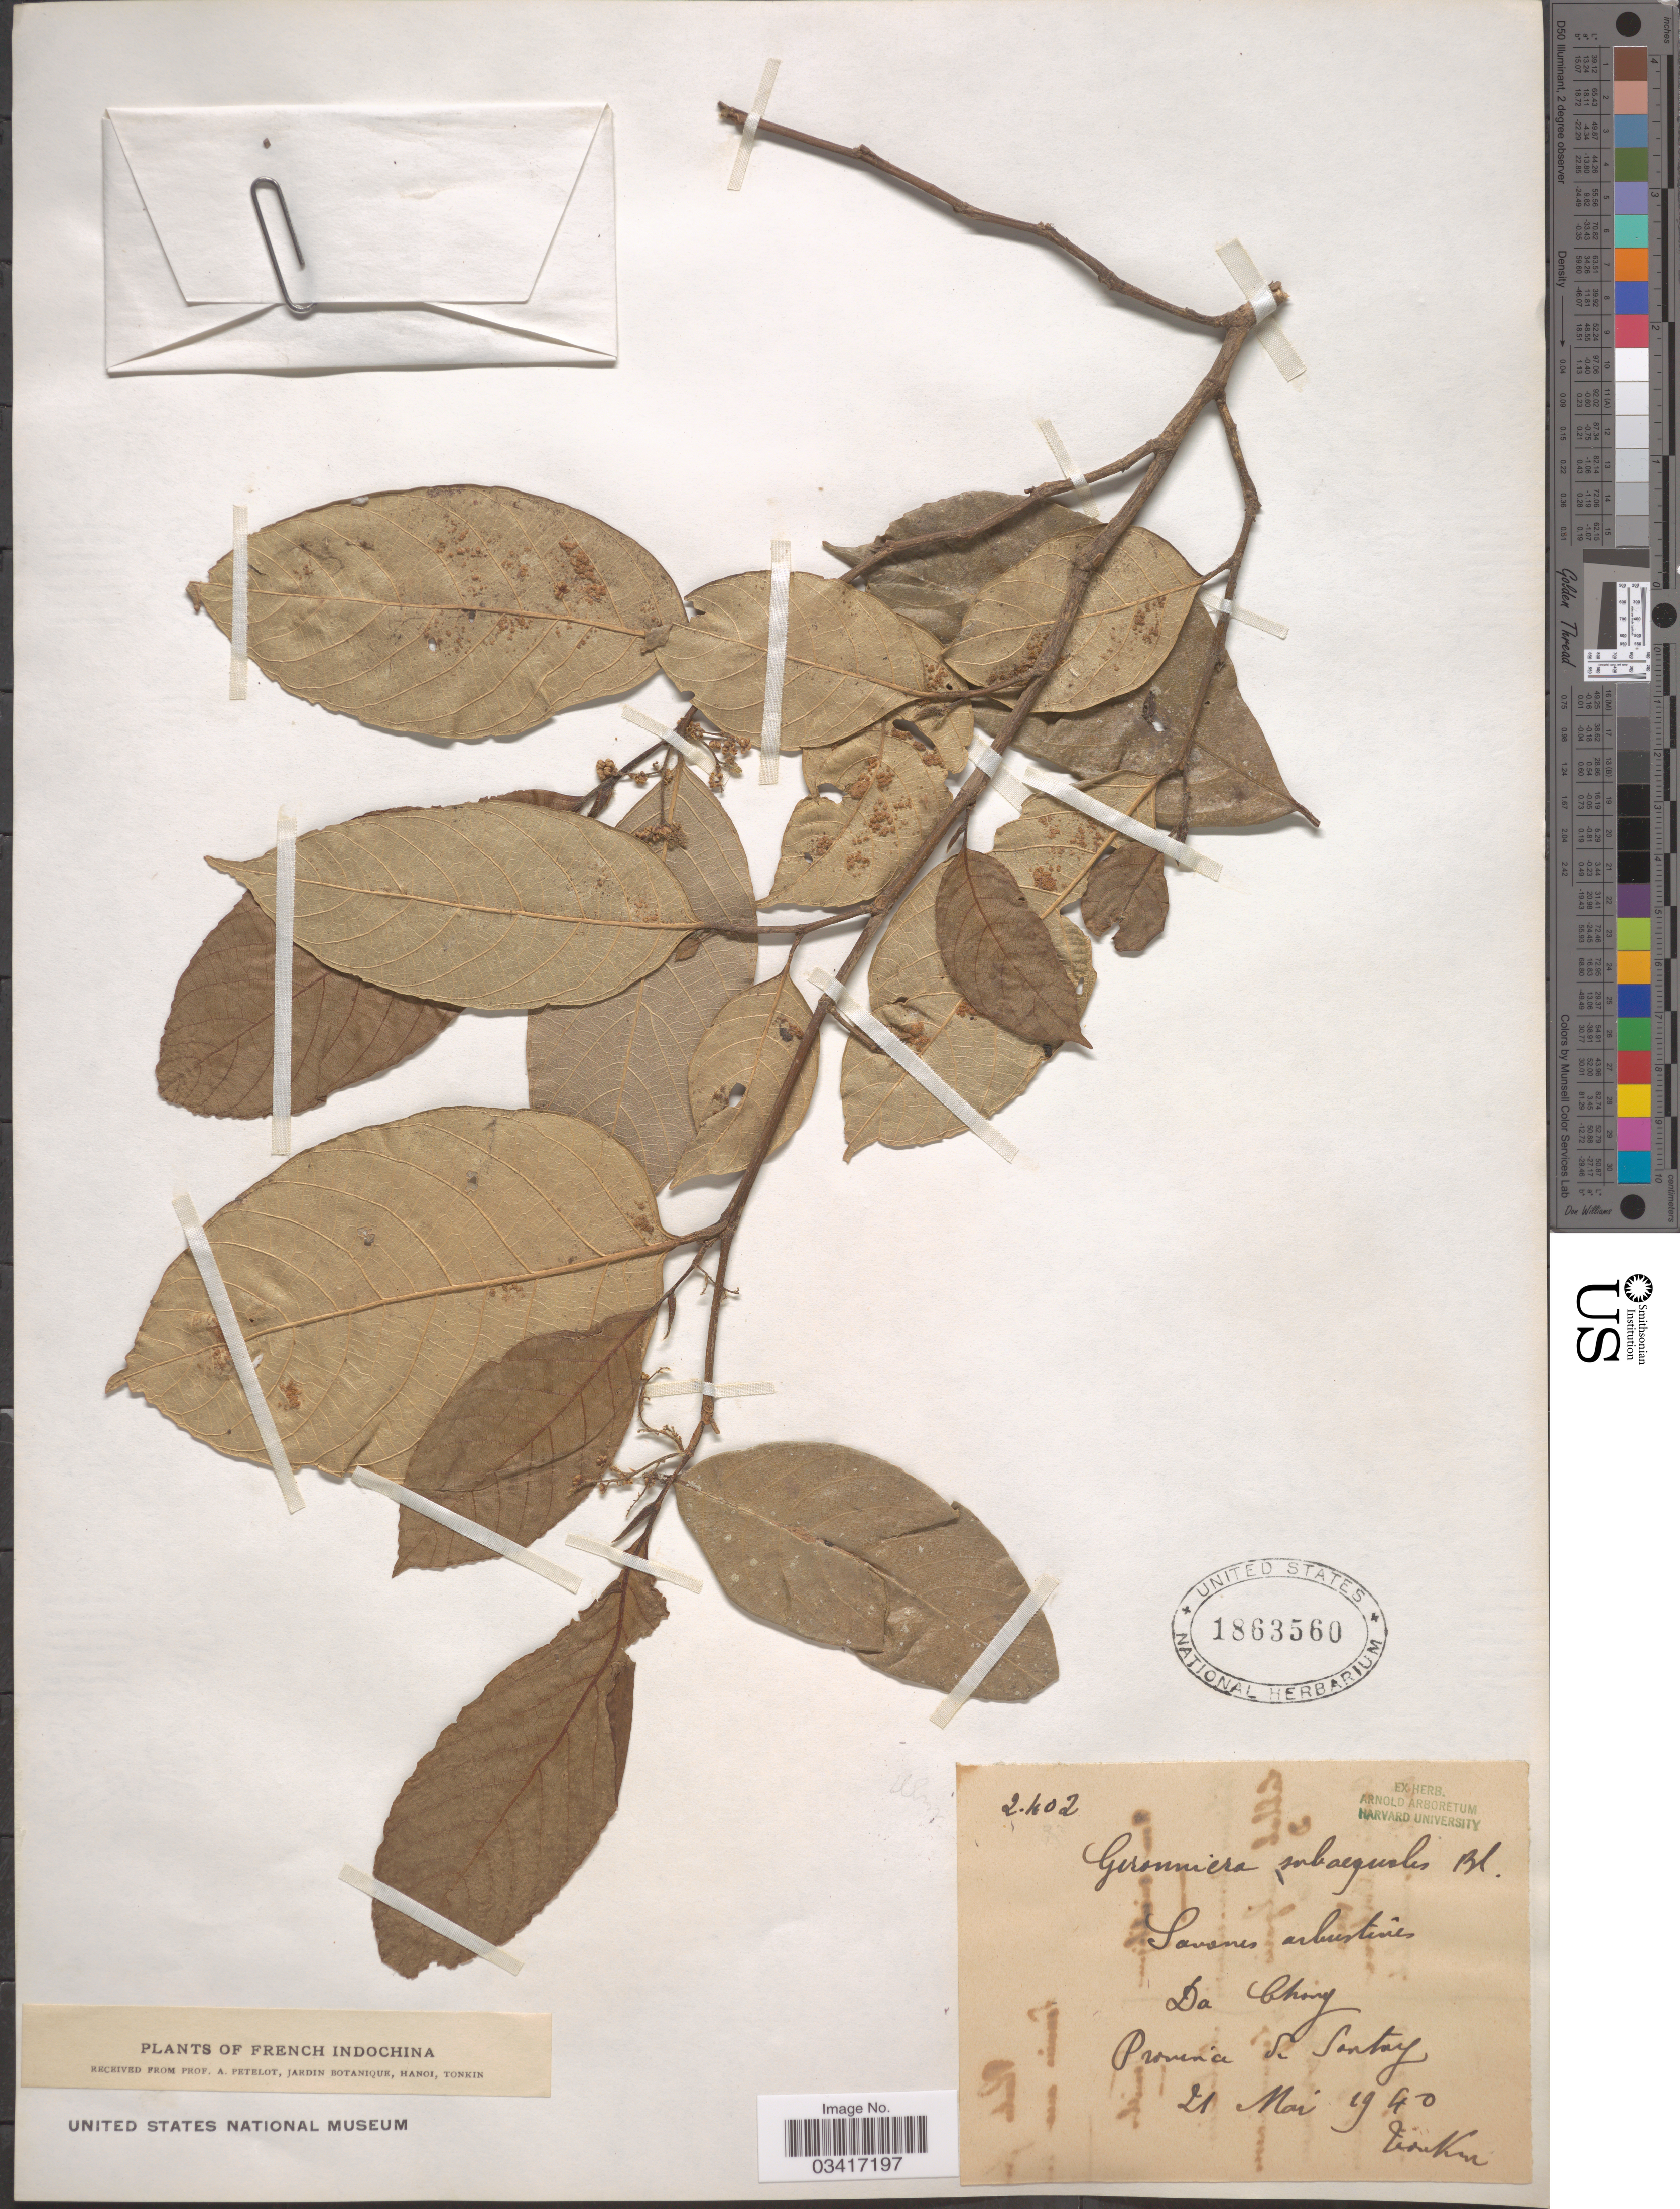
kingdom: Plantae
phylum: Tracheophyta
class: Magnoliopsida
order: Rosales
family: Cannabaceae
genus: Gironniera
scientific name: Gironniera subaequalis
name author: Planch.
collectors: P. A. Pételot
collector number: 2402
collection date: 1940-05-21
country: Vietnam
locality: French Indochina. Da Chong. Province de Santay.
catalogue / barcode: US 1863560